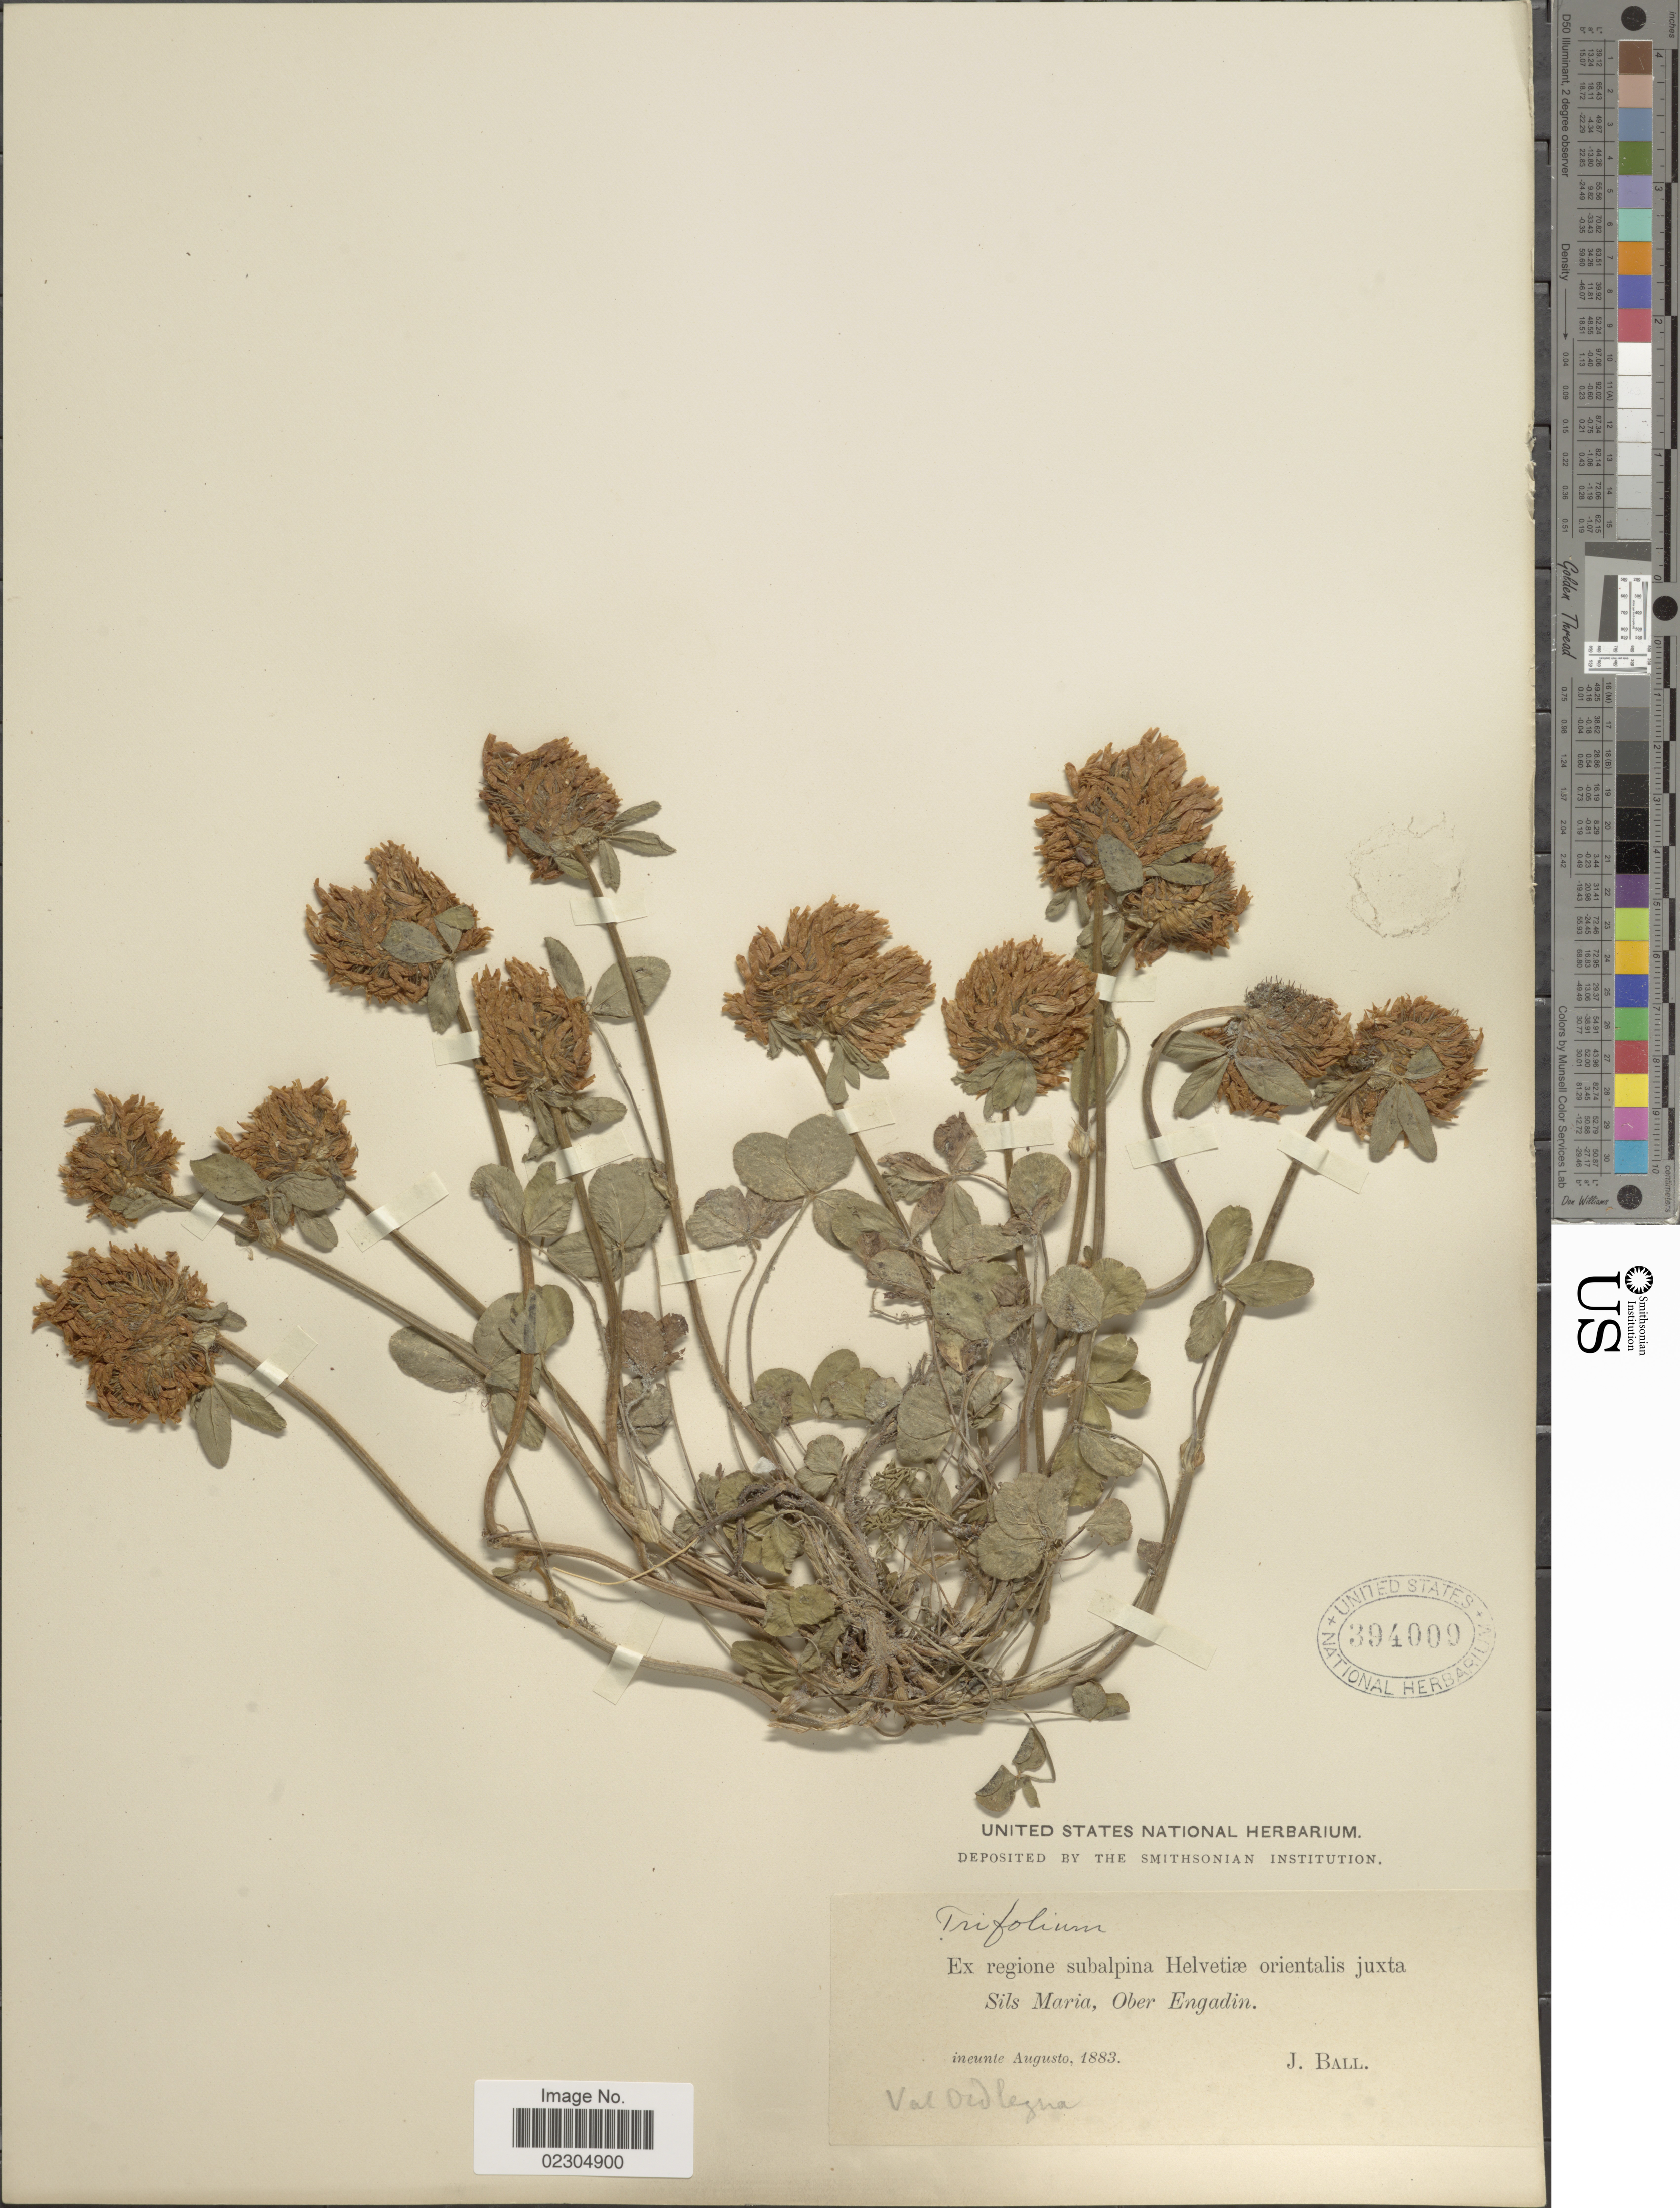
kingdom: Plantae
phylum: Tracheophyta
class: Magnoliopsida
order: Fabales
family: Fabaceae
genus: Trifolium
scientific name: Trifolium sp.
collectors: J. Ball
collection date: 1883-08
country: Switzerland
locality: Ex regione subalpina Helvetiae orientalis juxta Sils Maria, Ober Engadin.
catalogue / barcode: US 394009